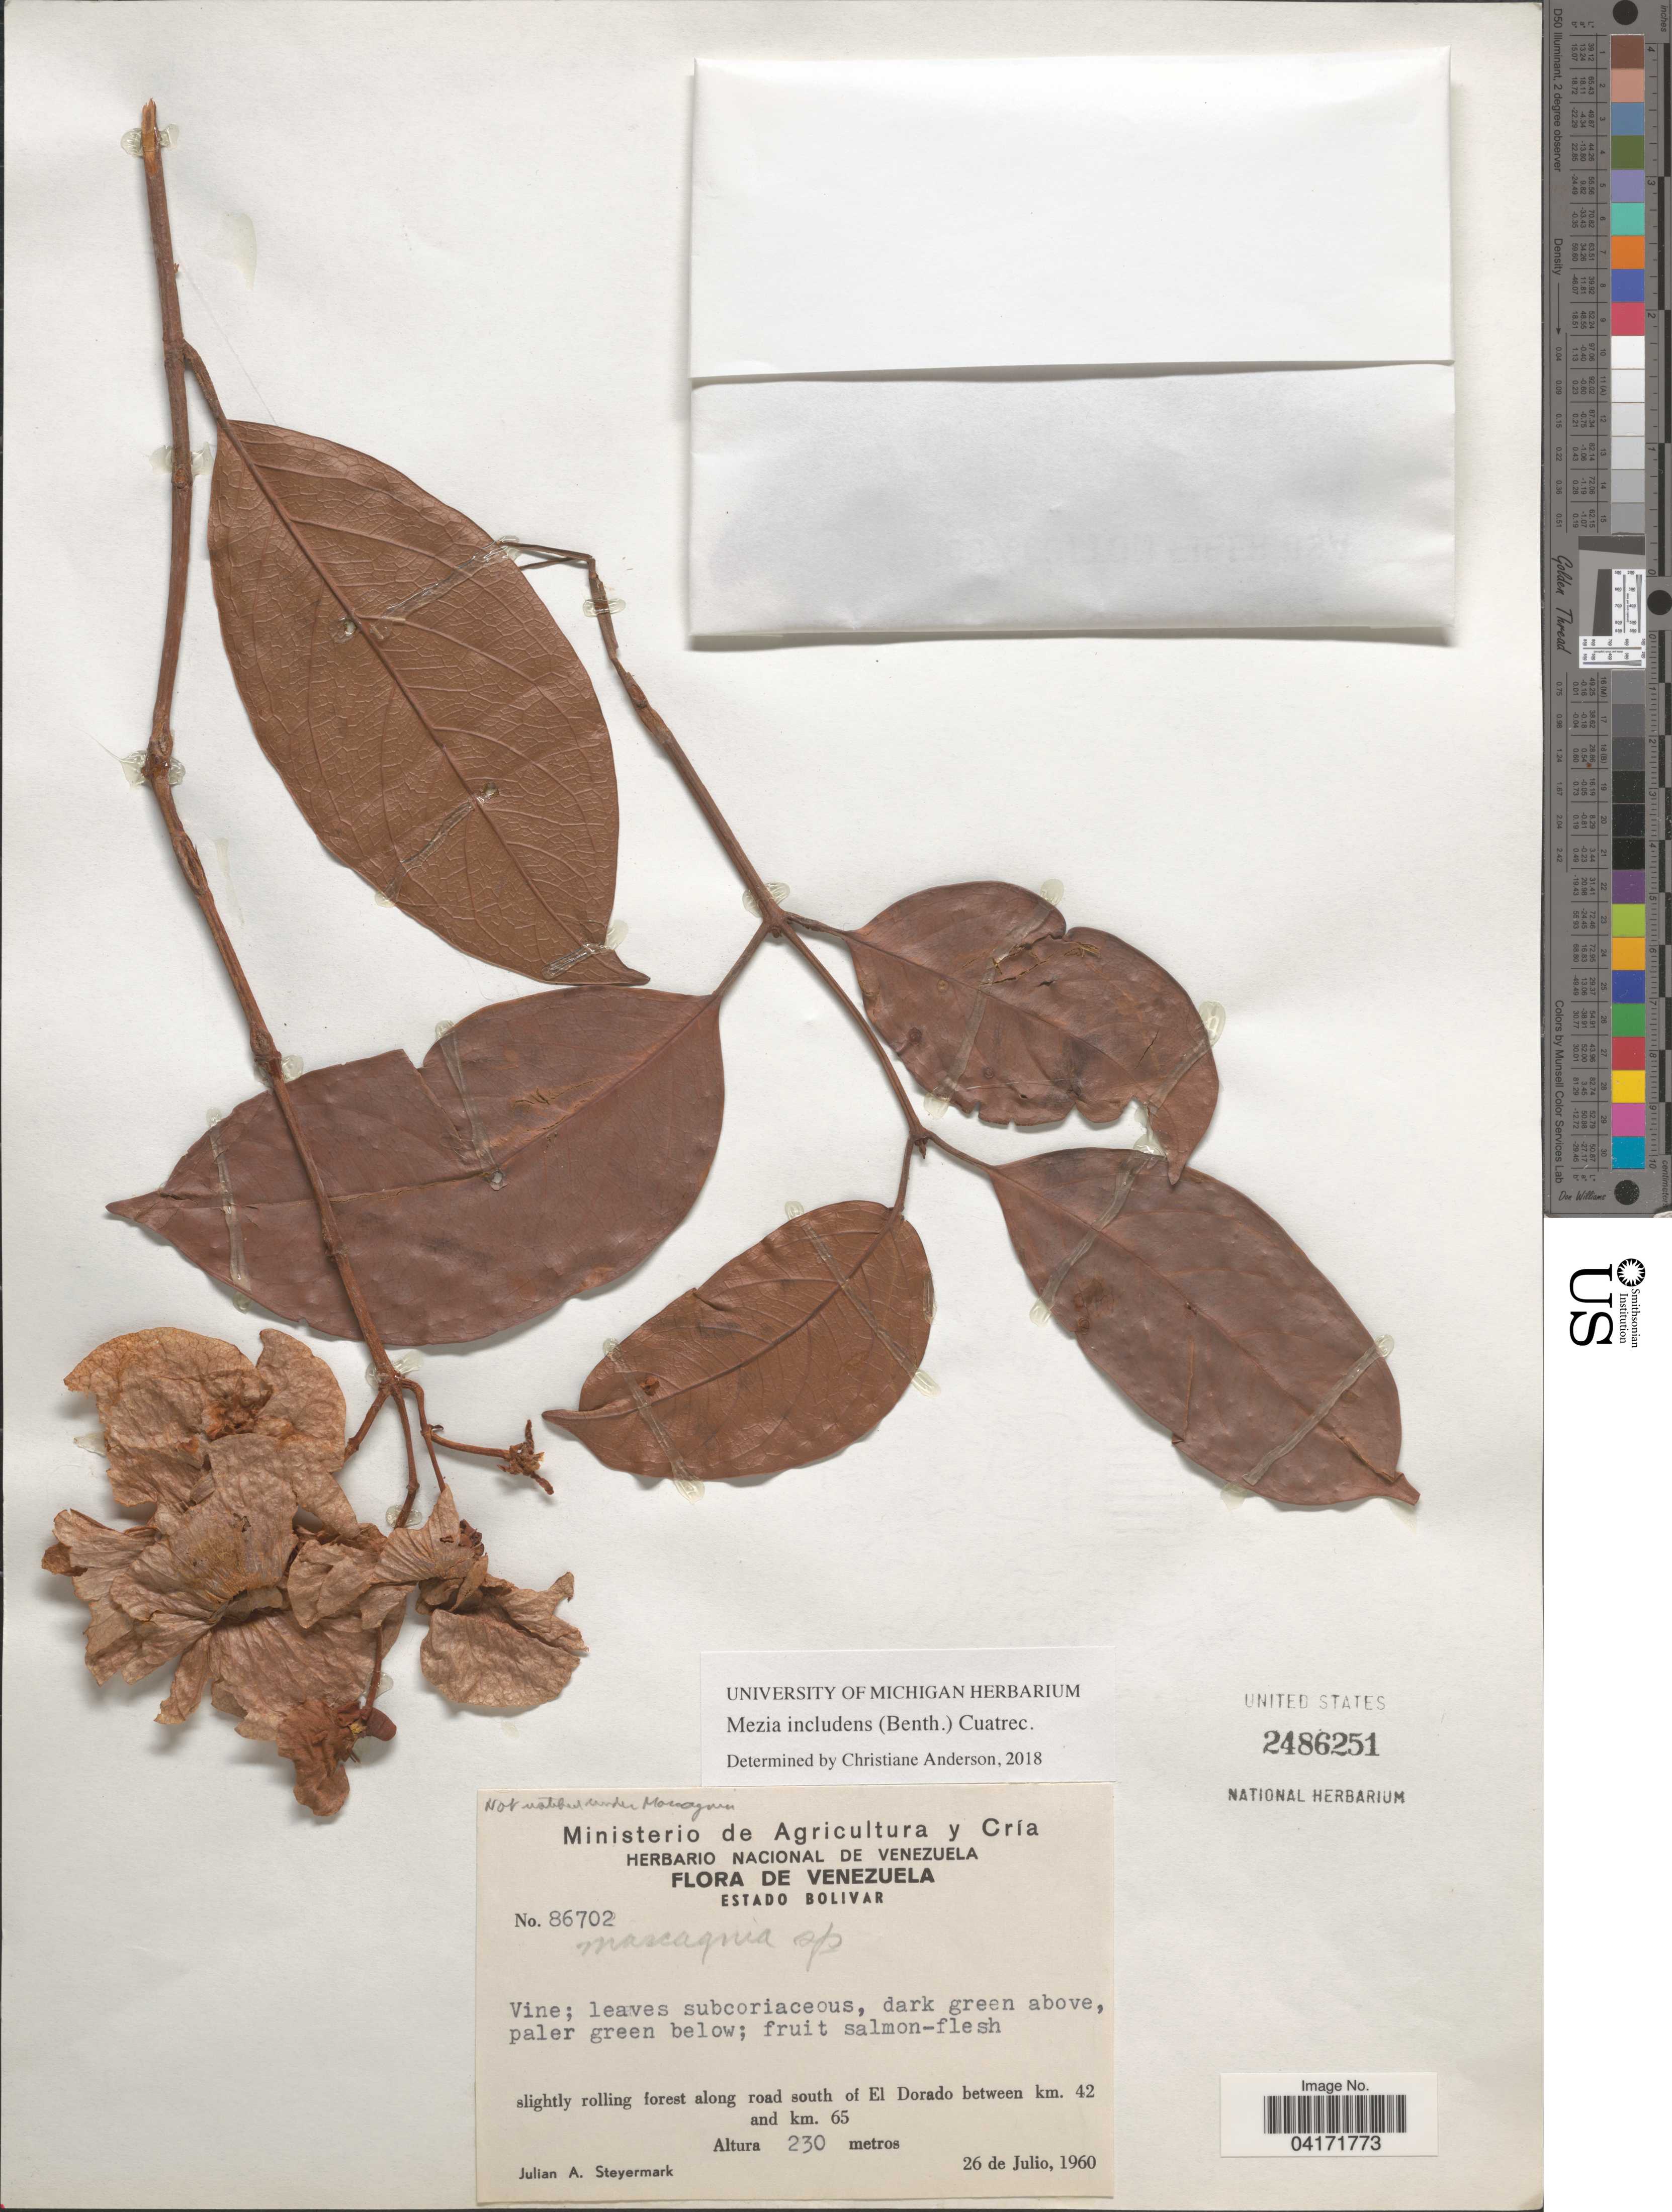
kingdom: Plantae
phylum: Tracheophyta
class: Magnoliopsida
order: Malpighiales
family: Malpighiaceae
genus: Mezia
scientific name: Mezia includens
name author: (Benth.) Cuatrec.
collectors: J. Steyermark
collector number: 86702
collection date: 1960-07-26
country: Venezuela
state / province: Bolivar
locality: Slightly rolling forest along road south of El Dorado between km. 42 and km. 65.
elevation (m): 230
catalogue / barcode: US 2486251